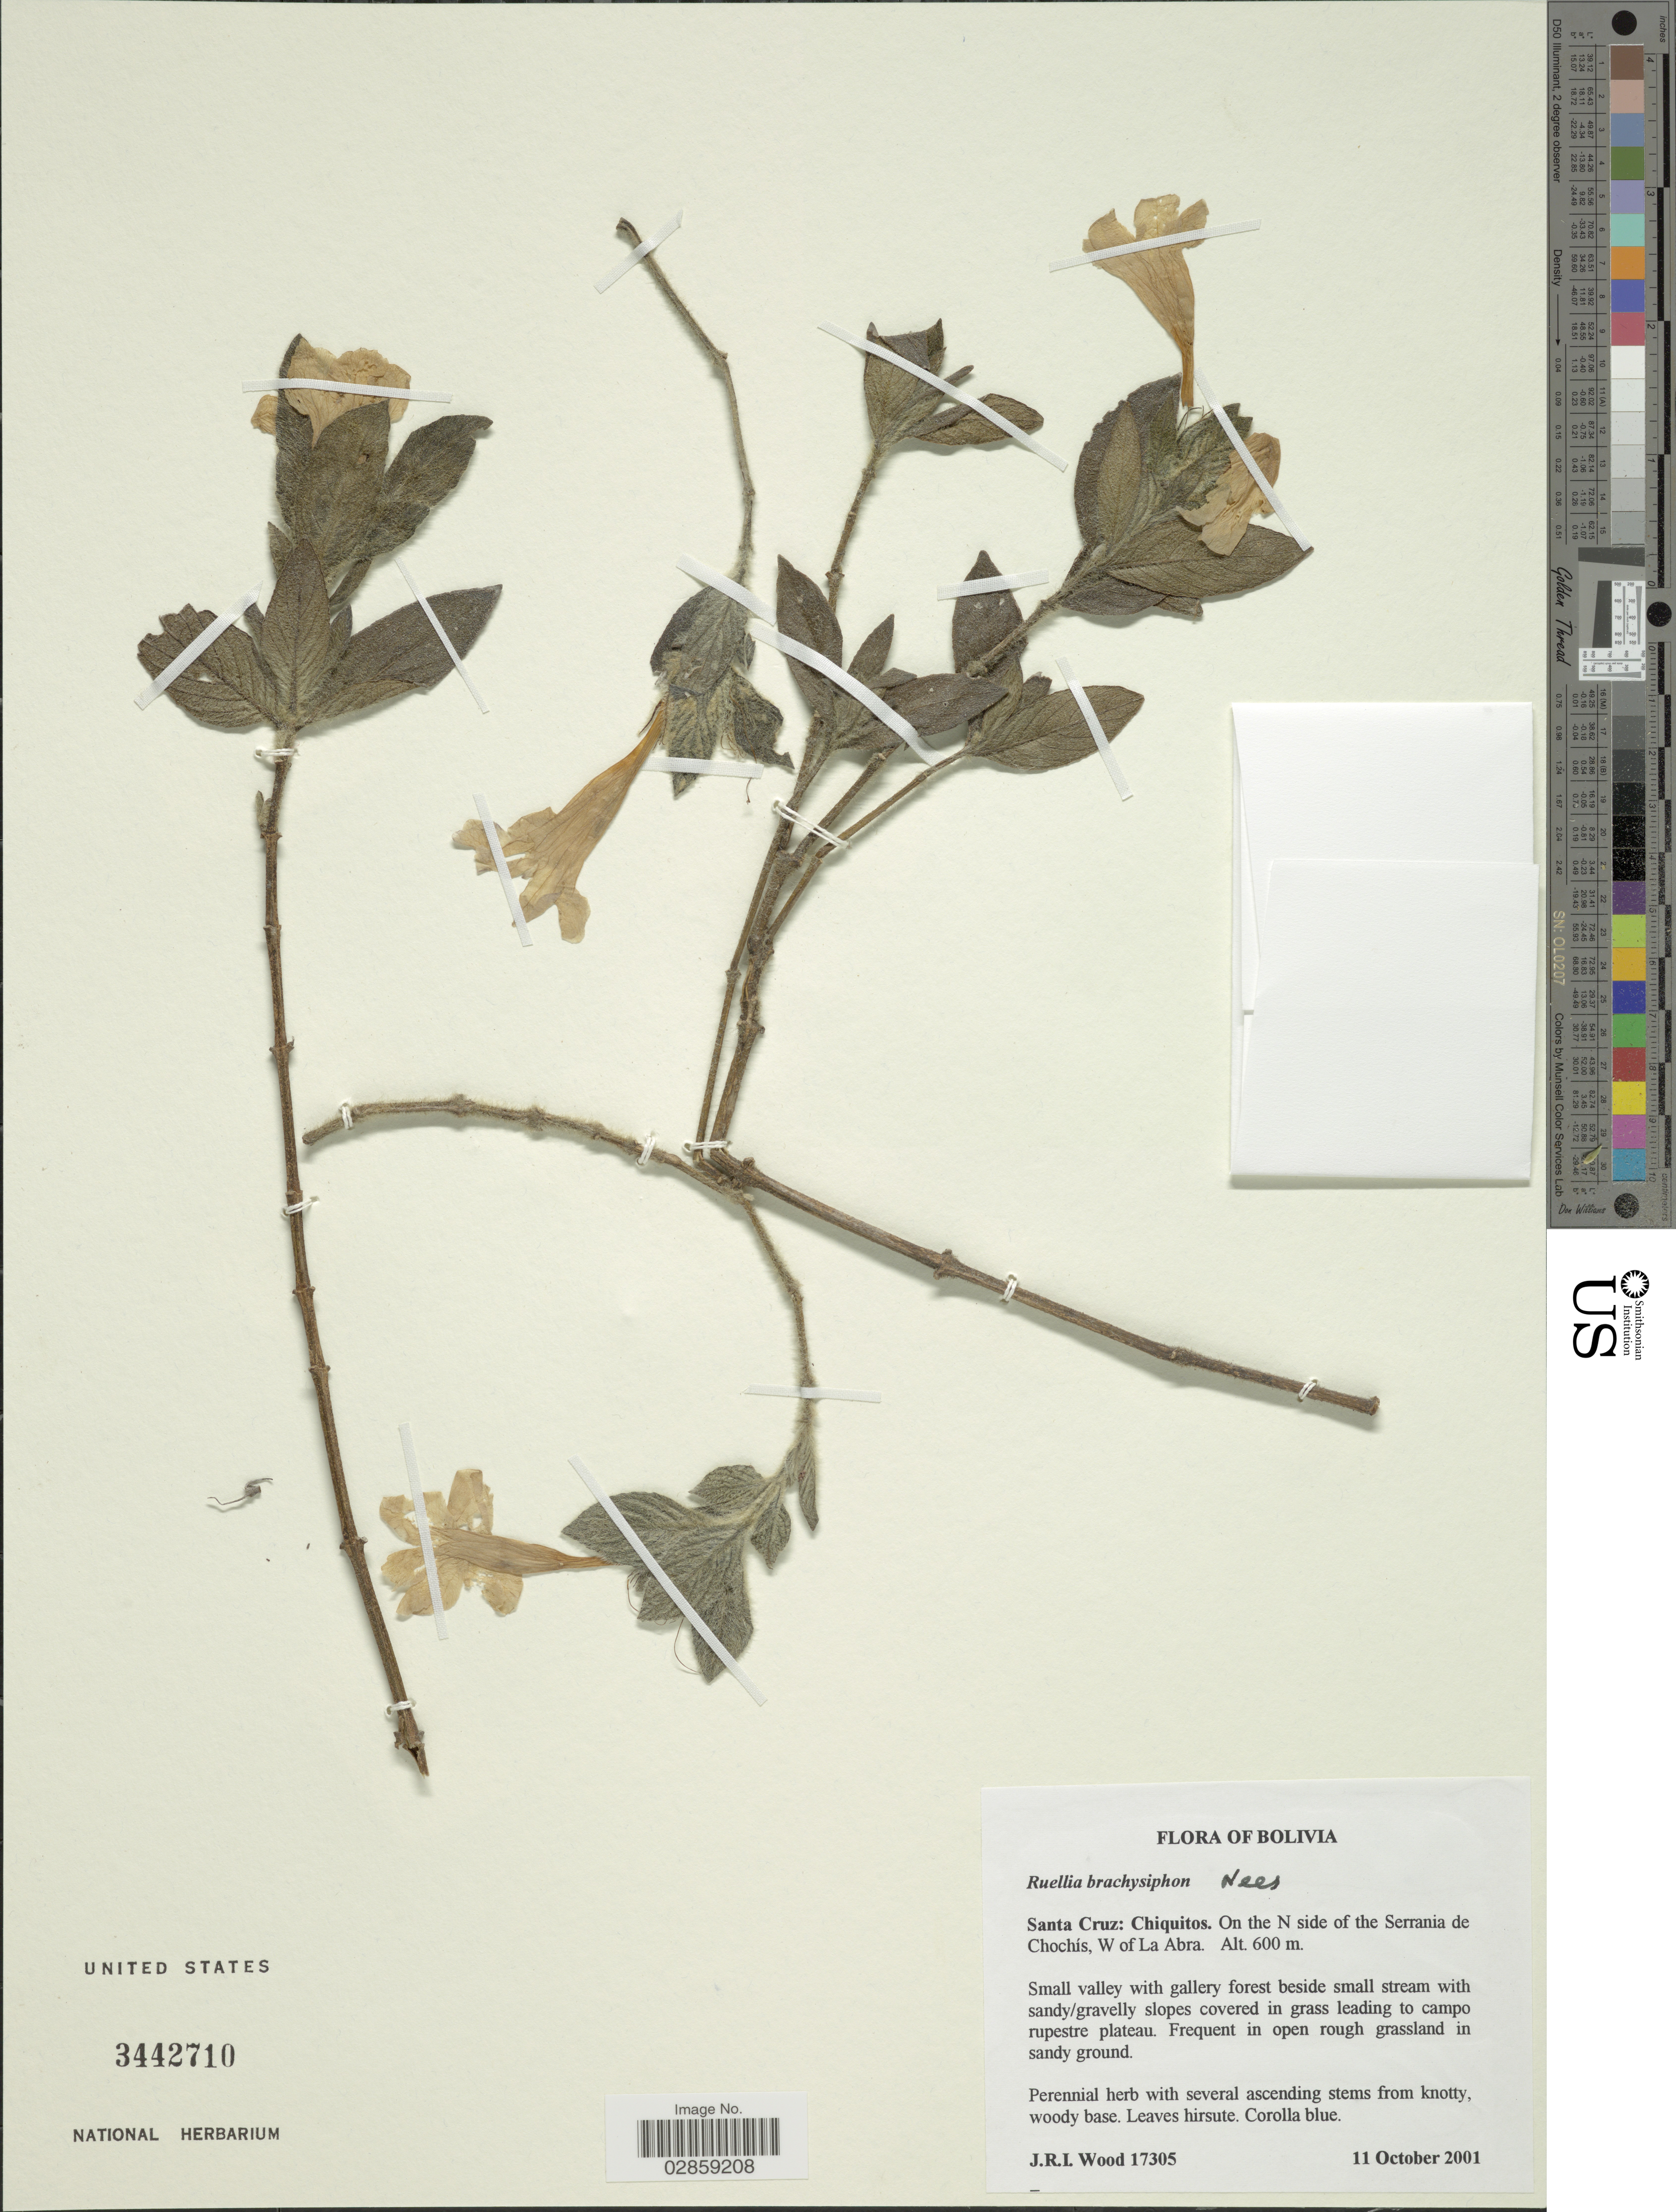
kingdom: Plantae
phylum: Tracheophyta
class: Magnoliopsida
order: Lamiales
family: Acanthaceae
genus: Ruellia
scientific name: Ruellia brachysiphon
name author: (Nees) Benth. & Hook. f. ex Hiern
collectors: J. R. I. Wood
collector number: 17305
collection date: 2001-10-11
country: Bolivia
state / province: Santa Cruz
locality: Chiquitos. On the N side of Serrania de Chochís, W of La Abra.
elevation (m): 600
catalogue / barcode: US 3442710